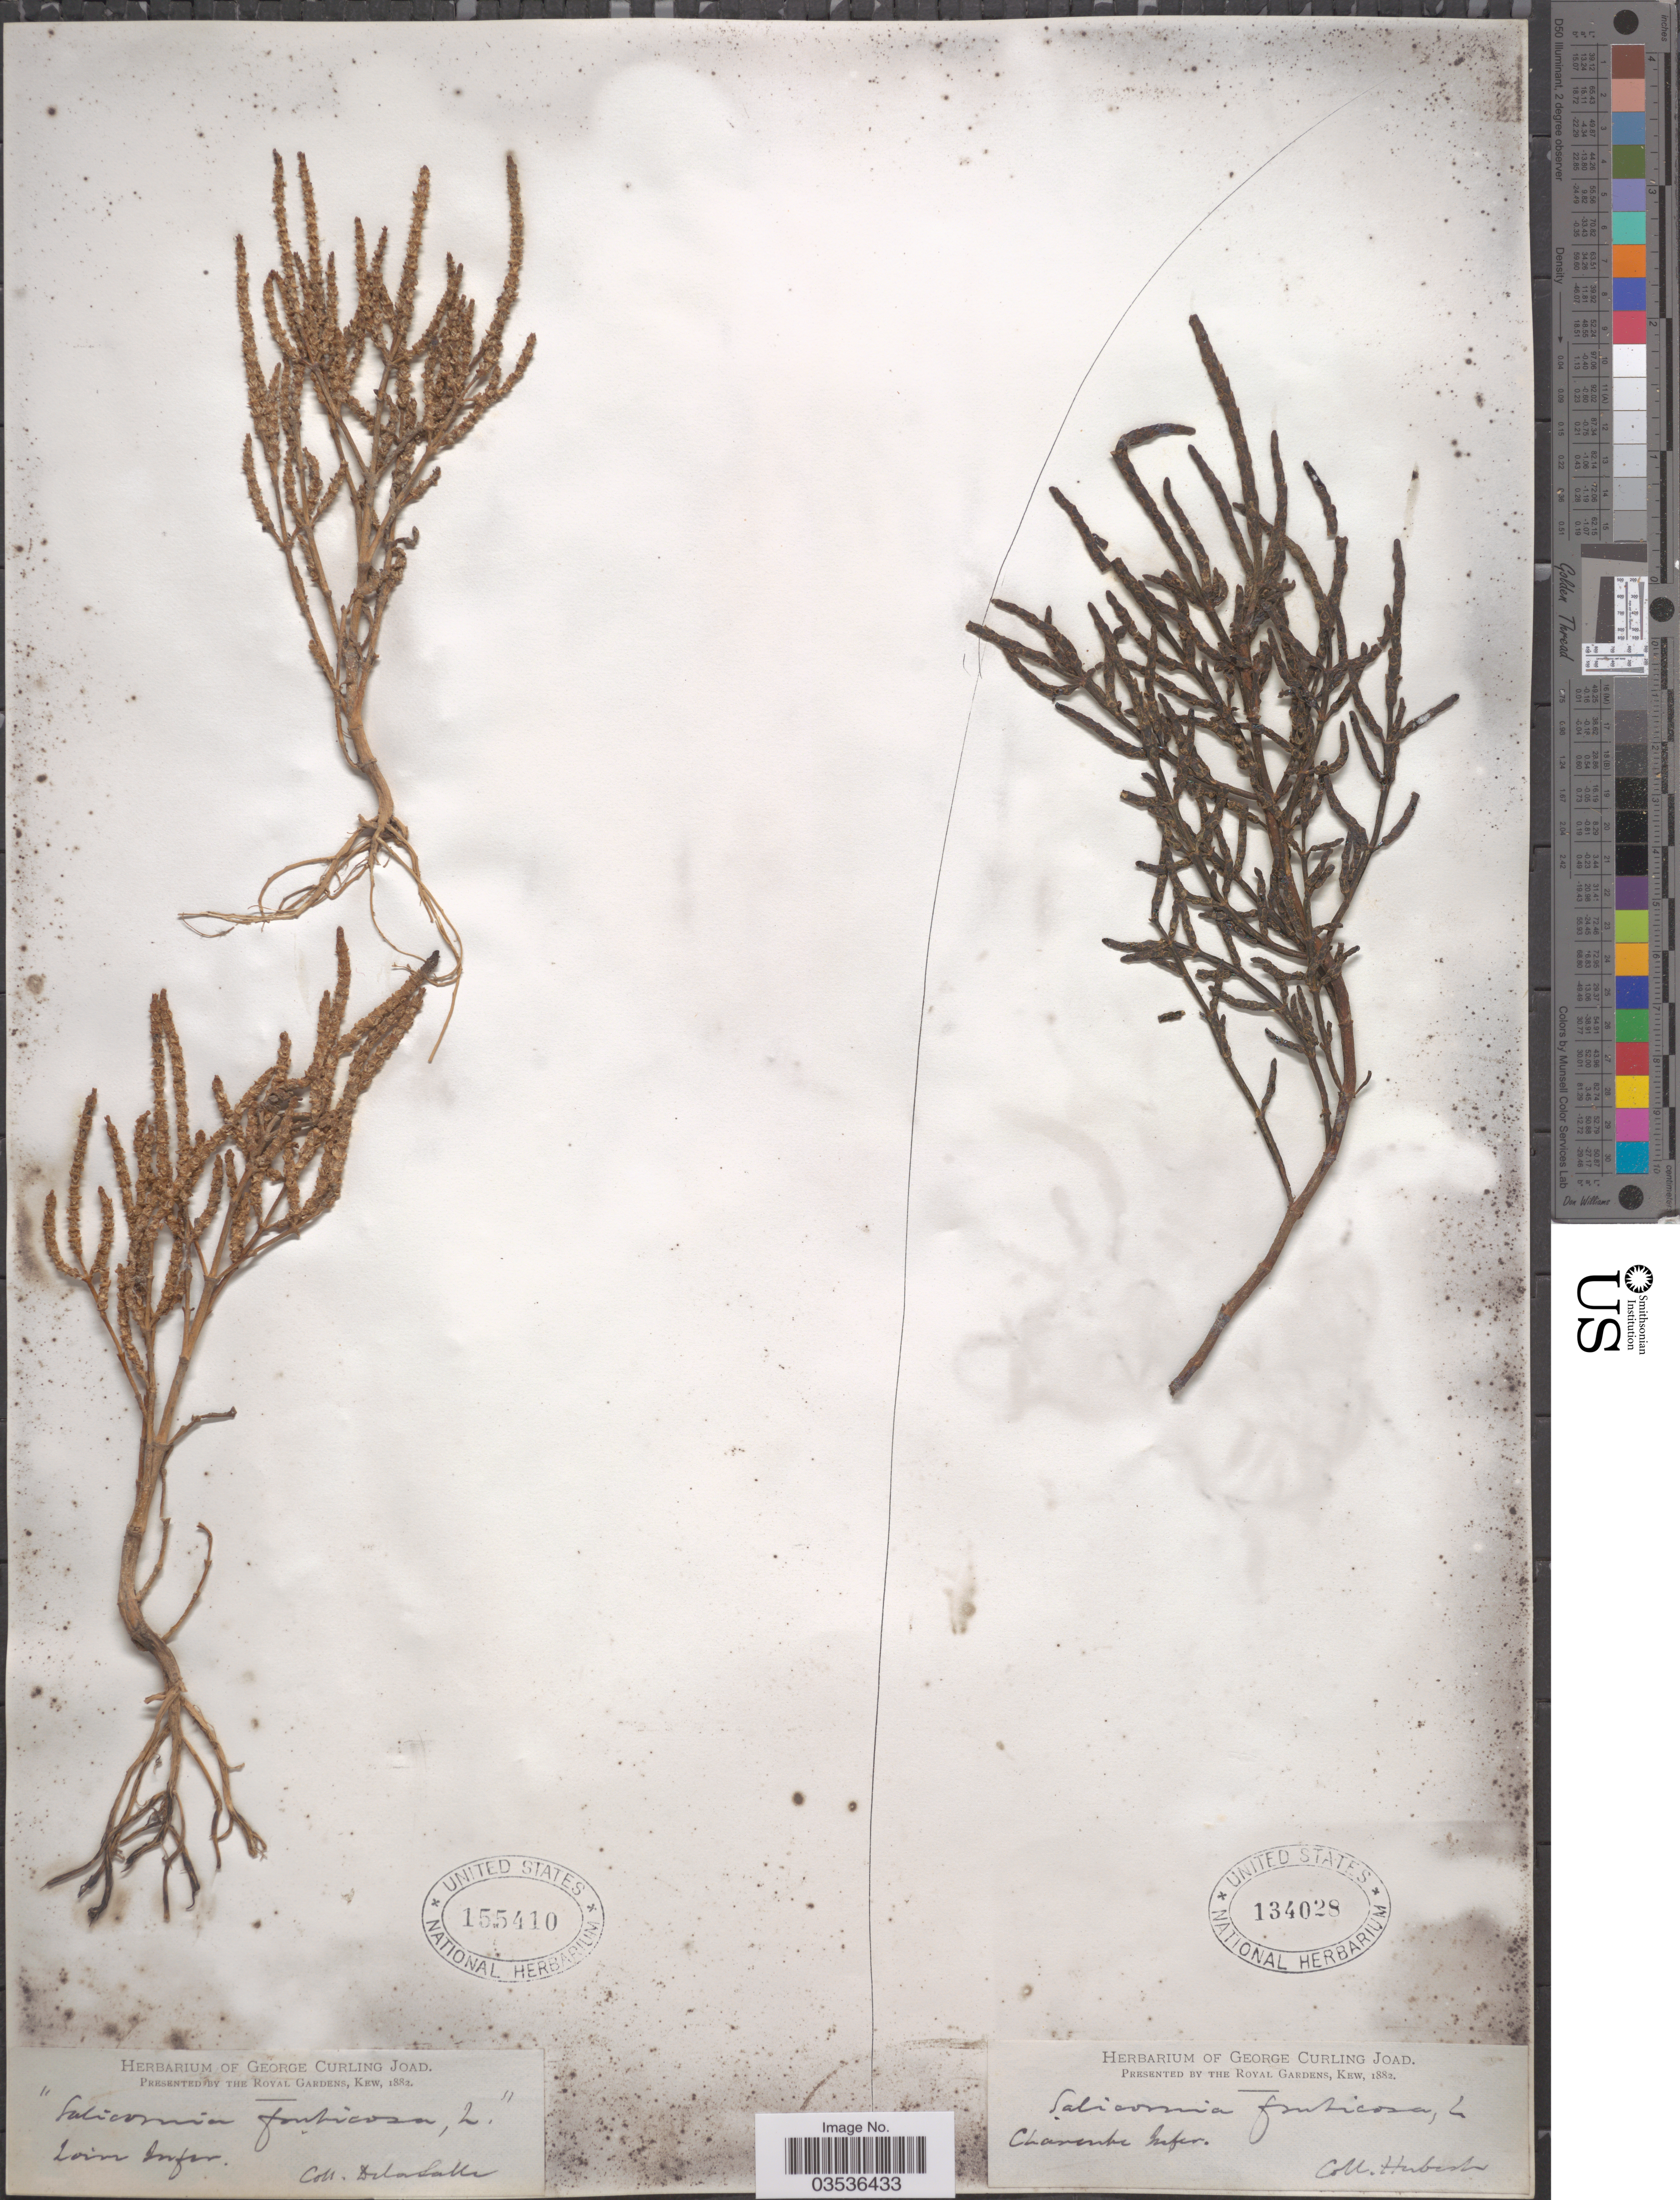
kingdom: Plantae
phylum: Tracheophyta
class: Magnoliopsida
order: Caryophyllales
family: Amaranthaceae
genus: Salicornia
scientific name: Salicornia fruticosa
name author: (L.) L.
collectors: Delasalle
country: France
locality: Loire Infer.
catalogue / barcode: US 155410-2